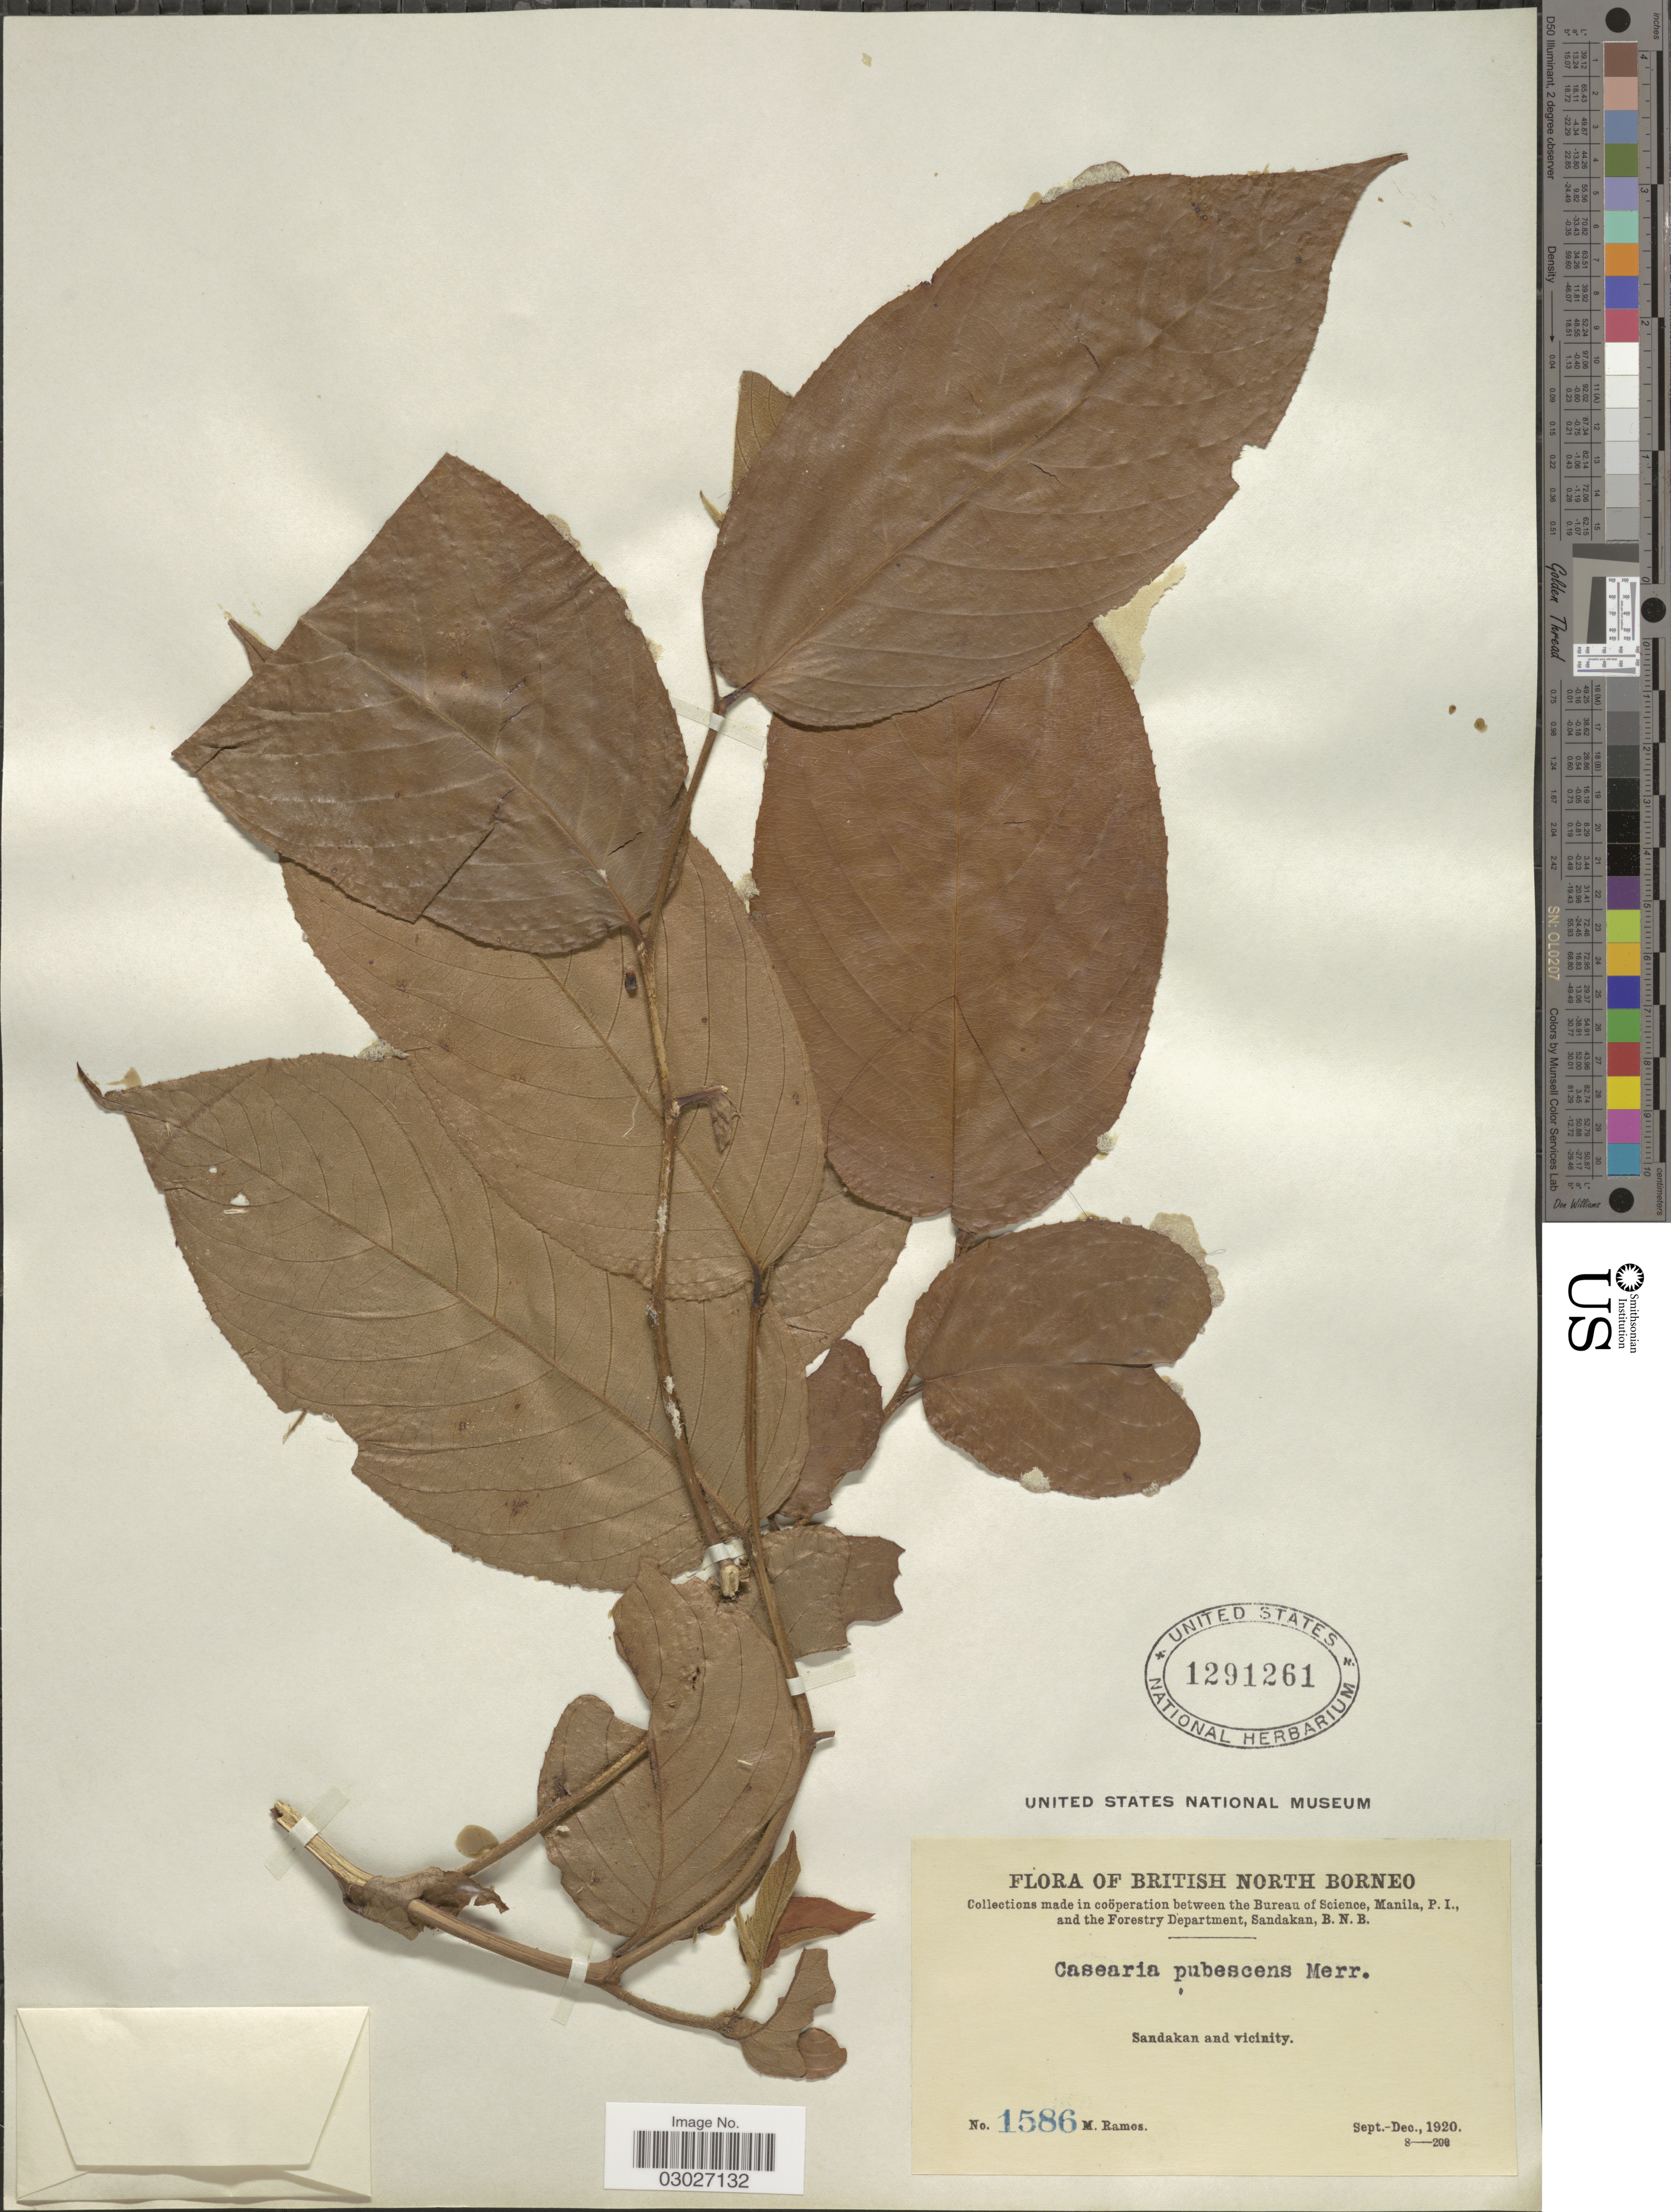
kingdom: Plantae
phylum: Tracheophyta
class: Magnoliopsida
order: Malpighiales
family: Salicaceae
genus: Casearia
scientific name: Casearia pubescens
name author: Merr.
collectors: M. Ramos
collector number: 1586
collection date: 1920-09/1920-12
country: Malaysia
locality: British North Borneo. Sandakan and vicinity.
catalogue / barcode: US 1291261